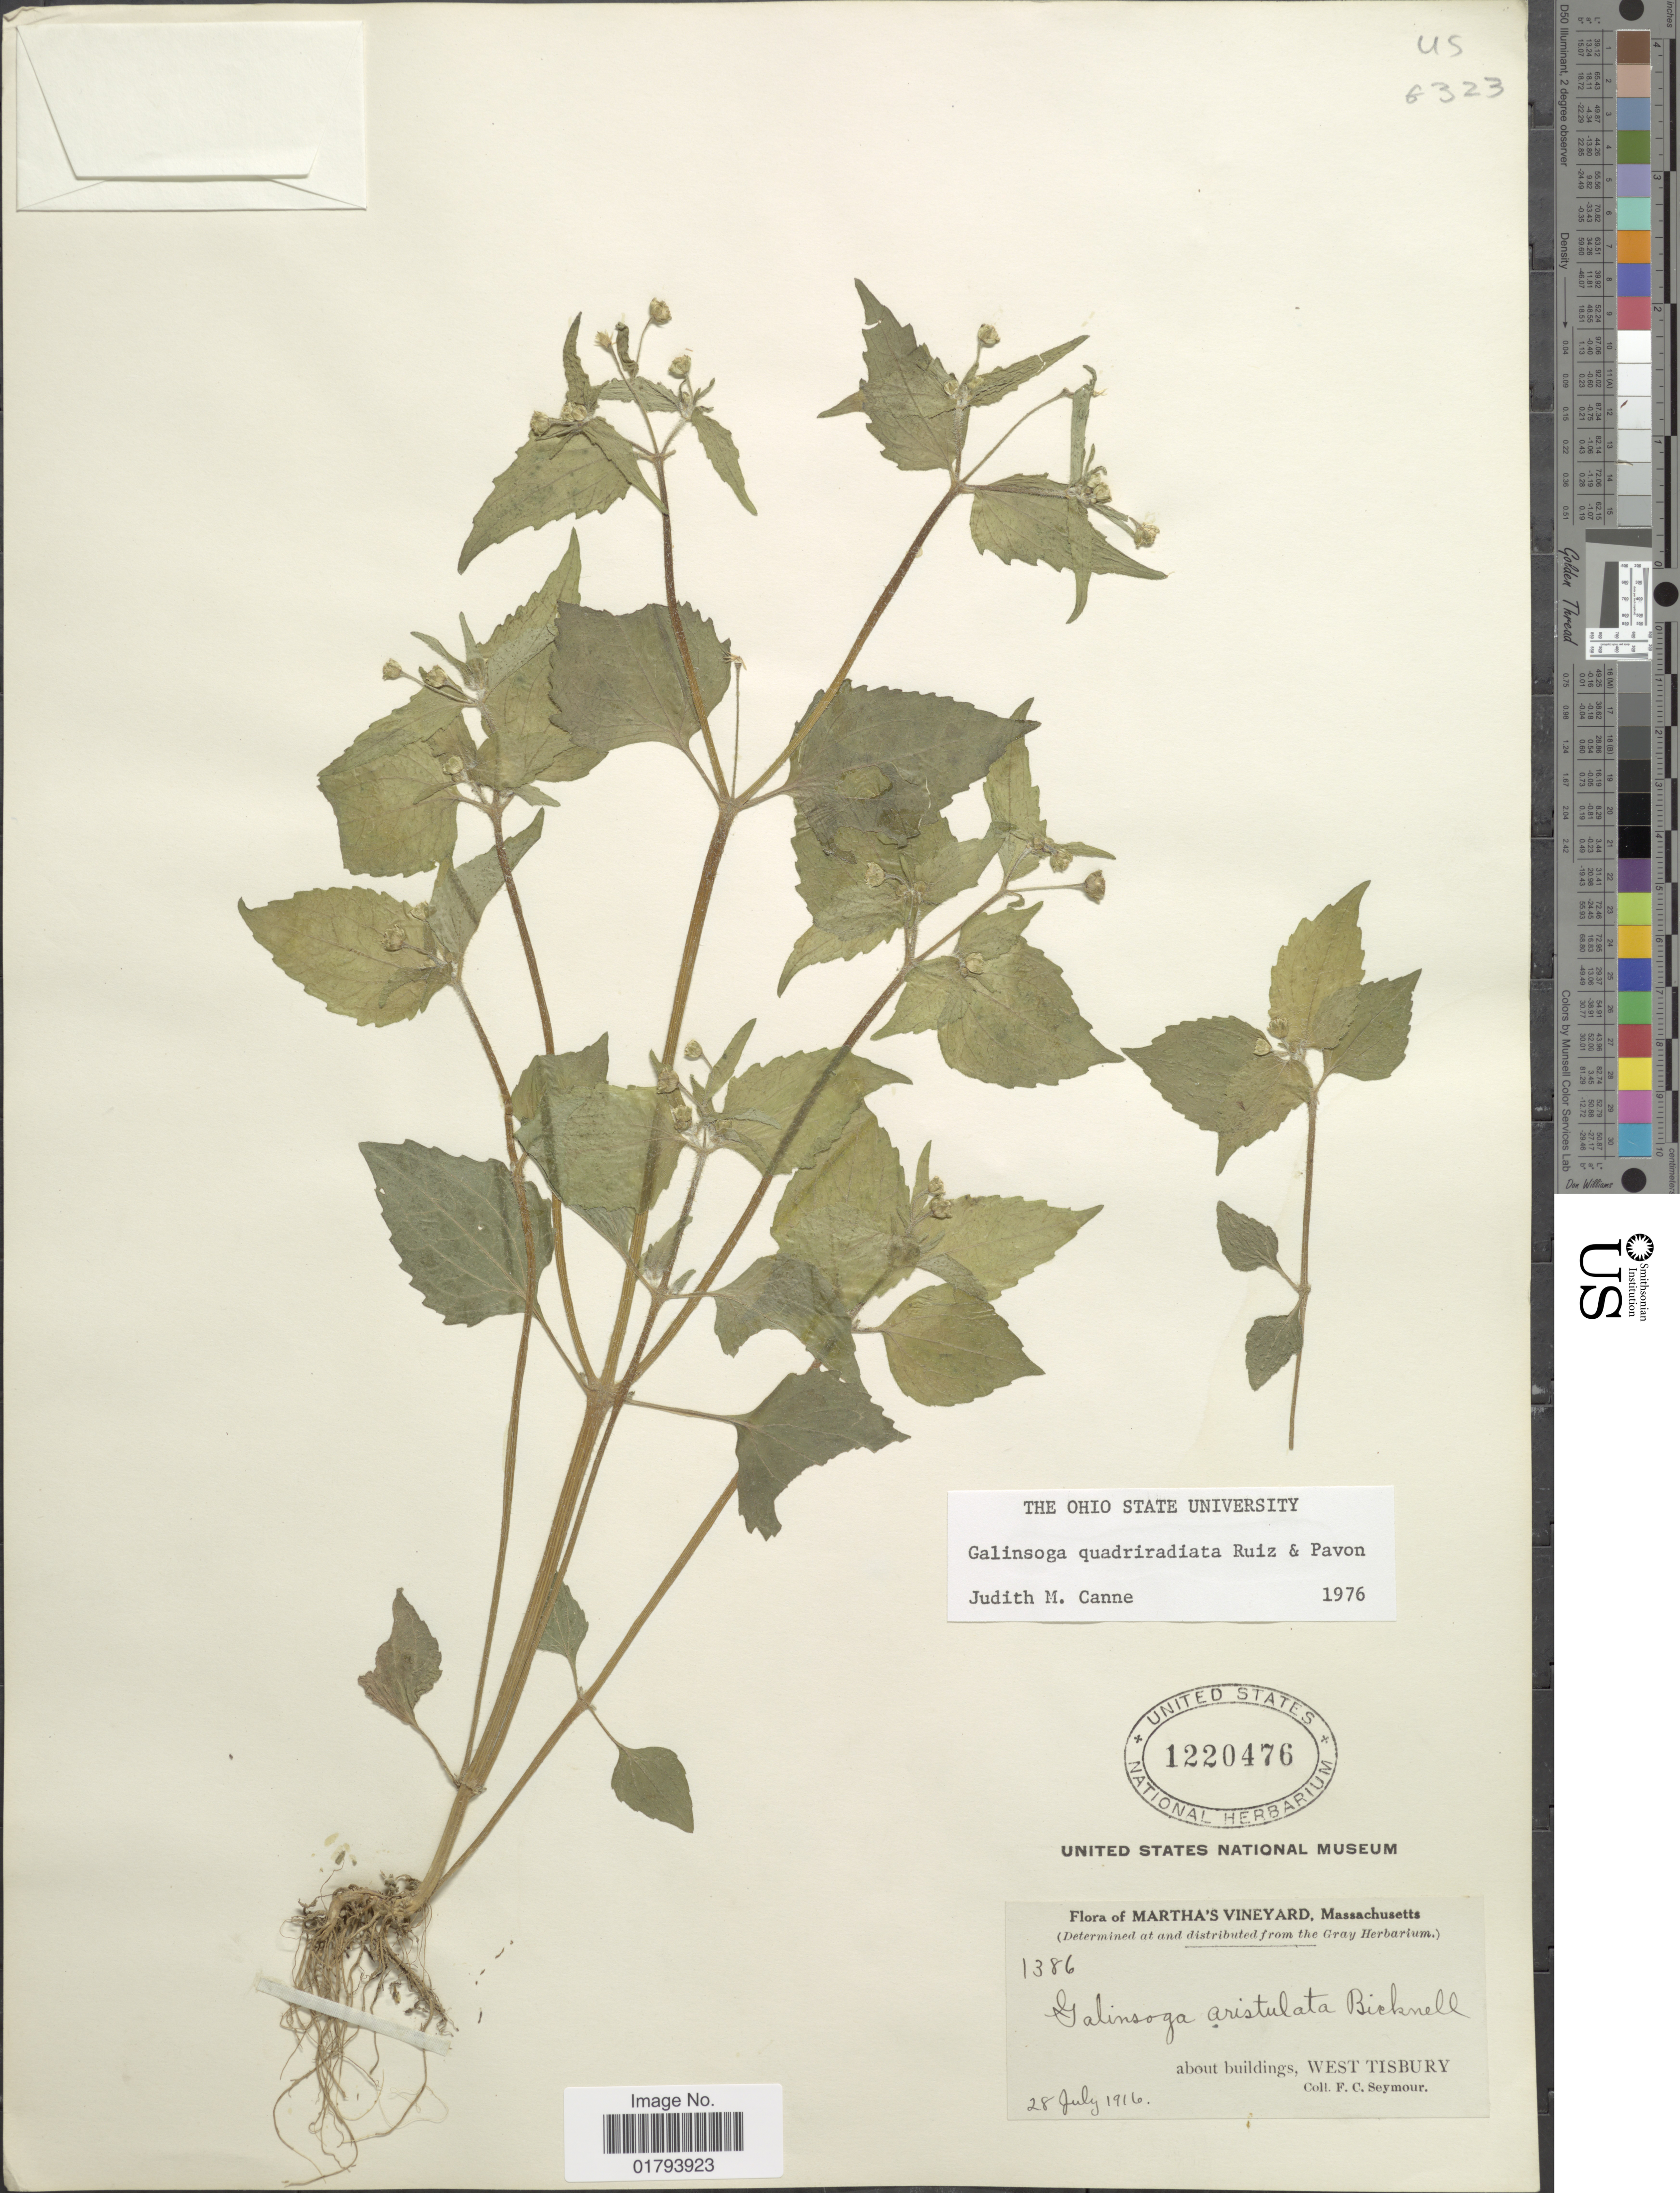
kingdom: Plantae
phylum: Tracheophyta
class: Magnoliopsida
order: Asterales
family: Asteraceae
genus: Galinsoga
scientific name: Galinsoga quadriradiata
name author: Ruiz & Pav.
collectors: F. C. Seymour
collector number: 1386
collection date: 1916-07-28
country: United States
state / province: Massachusetts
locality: Martha's Vineyard, about buildings, West Tisbury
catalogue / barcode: US 1220476